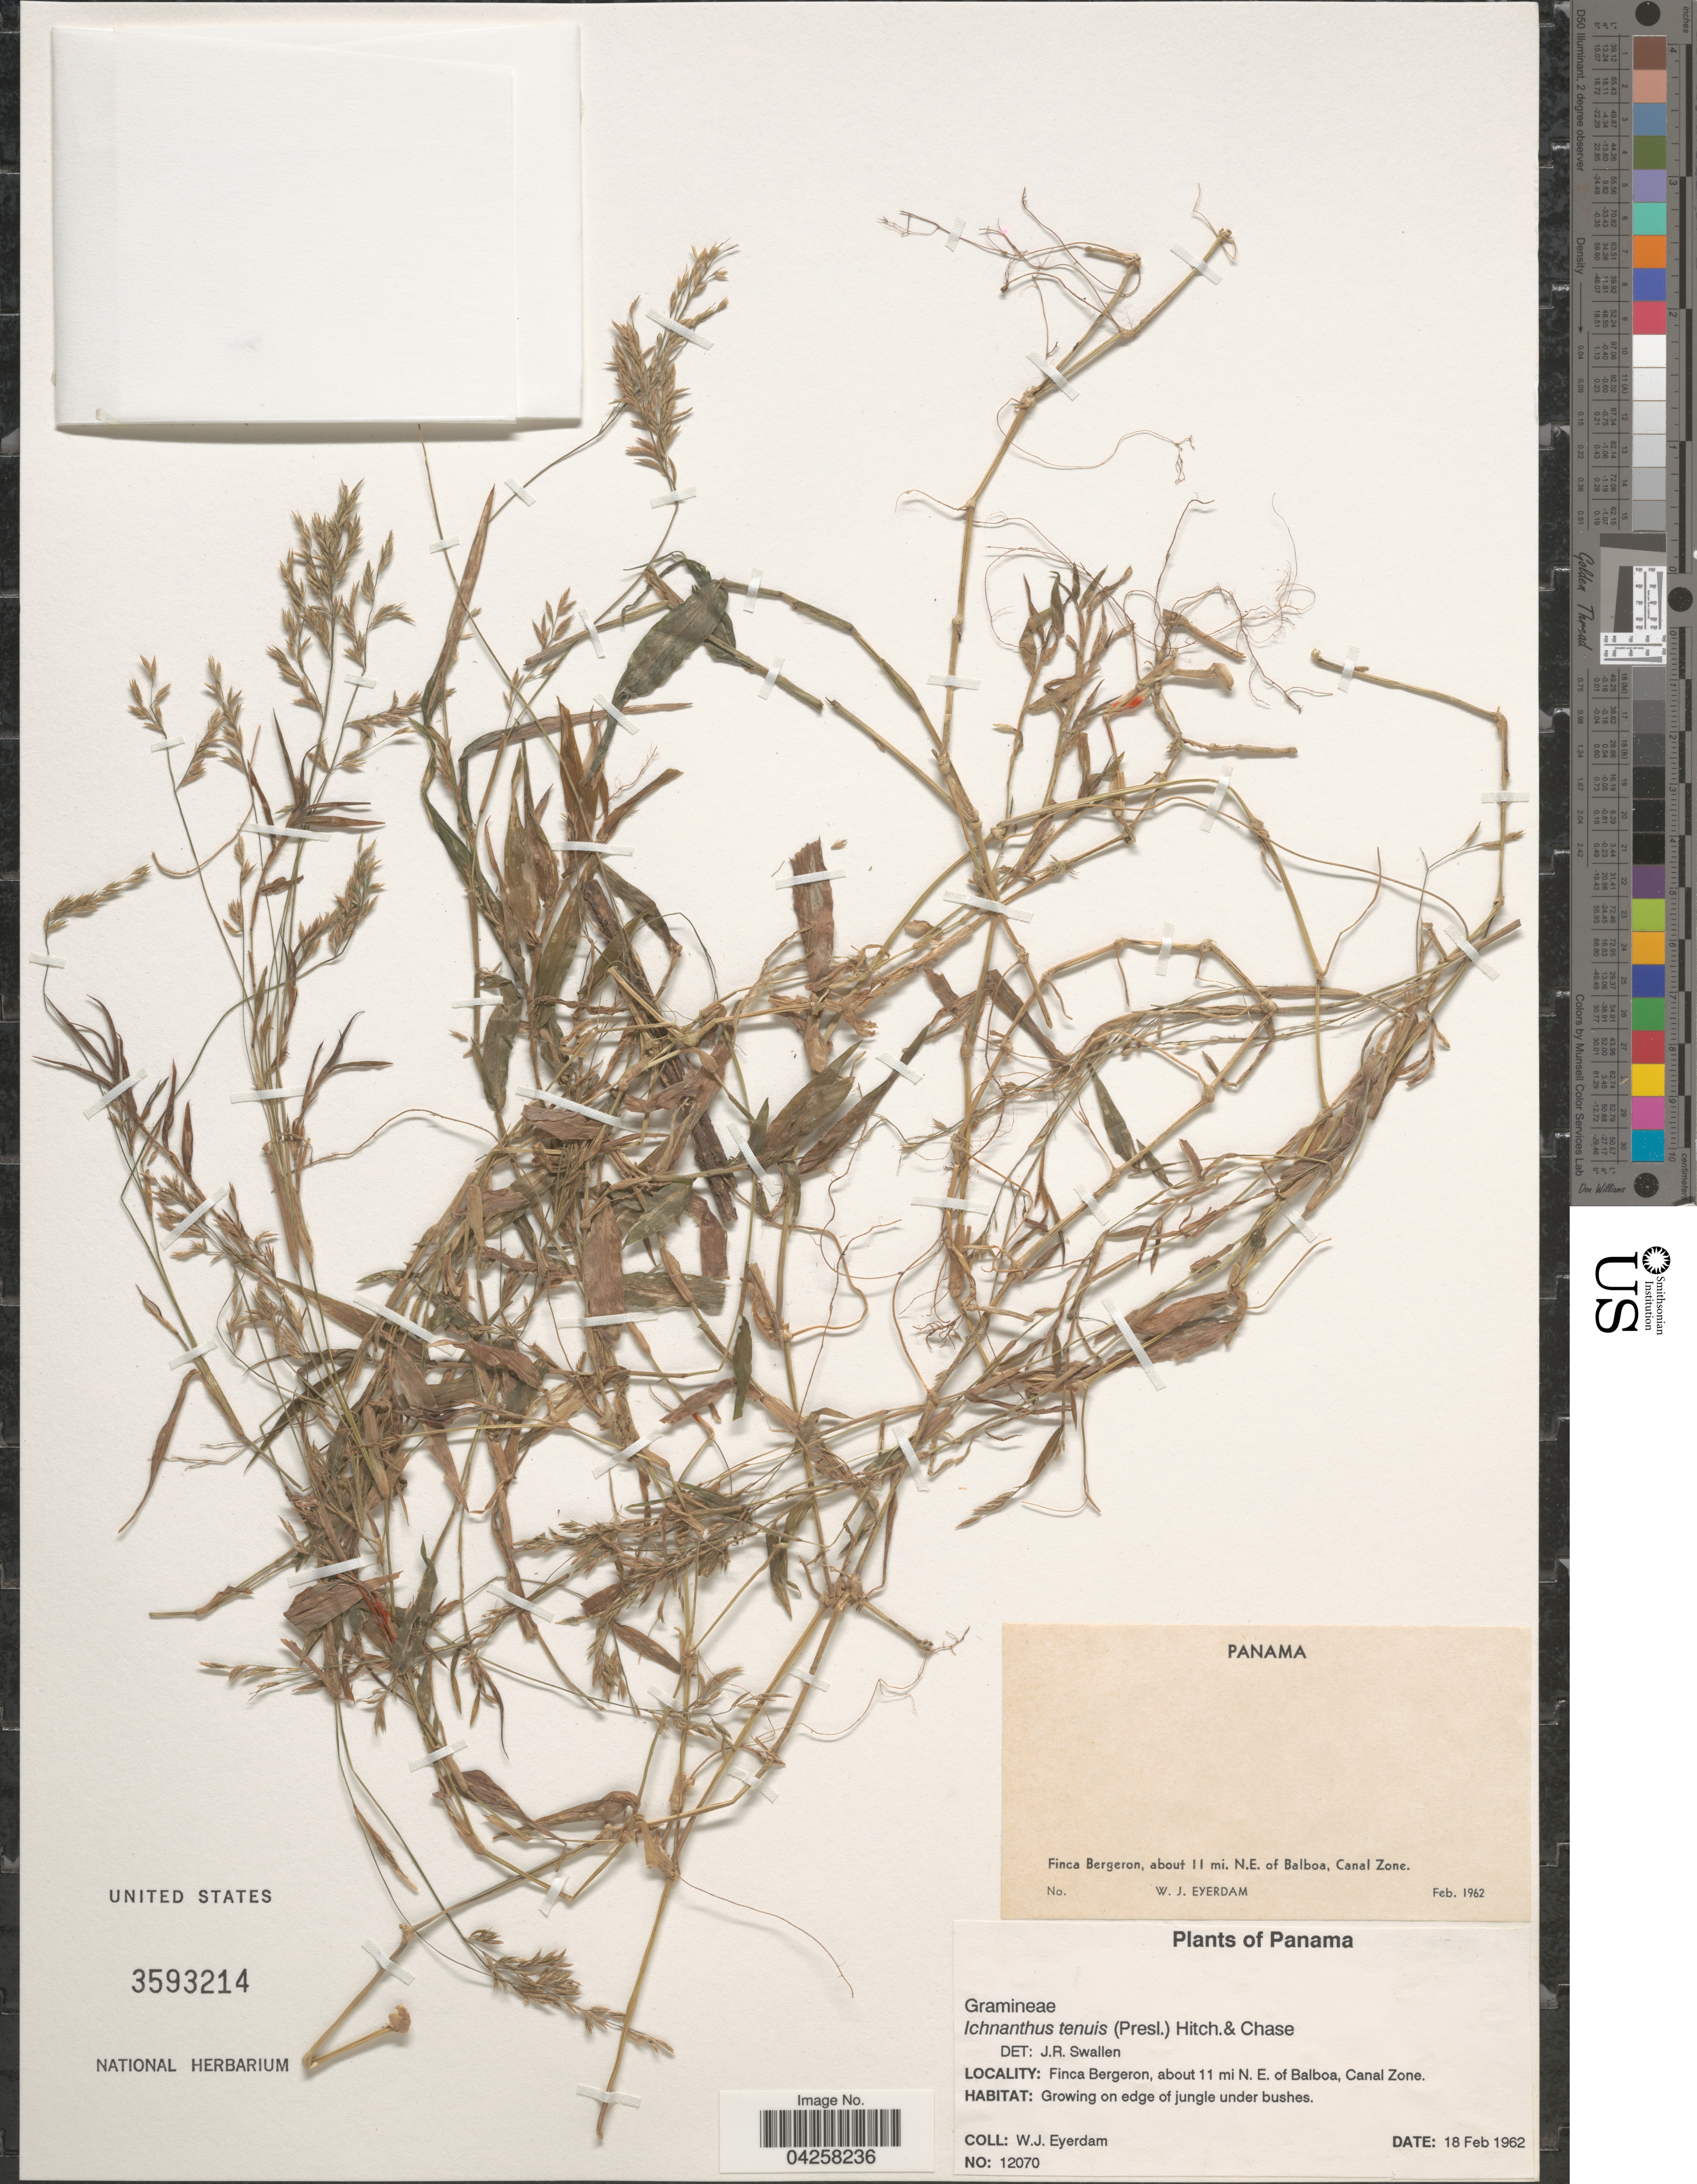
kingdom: Plantae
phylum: Tracheophyta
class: Liliopsida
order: Poales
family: Poaceae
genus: Ichnanthus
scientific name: Ichnanthus tenuis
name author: (J. Presl) Hitchc. & Chase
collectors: W. J. Eyerdam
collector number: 12070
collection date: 1962-02-18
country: Panama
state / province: Colón / Panamá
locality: Finca Bergeron, about 11 mi. N. E. of Balboa, Canal Zone.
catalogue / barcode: US 3593214